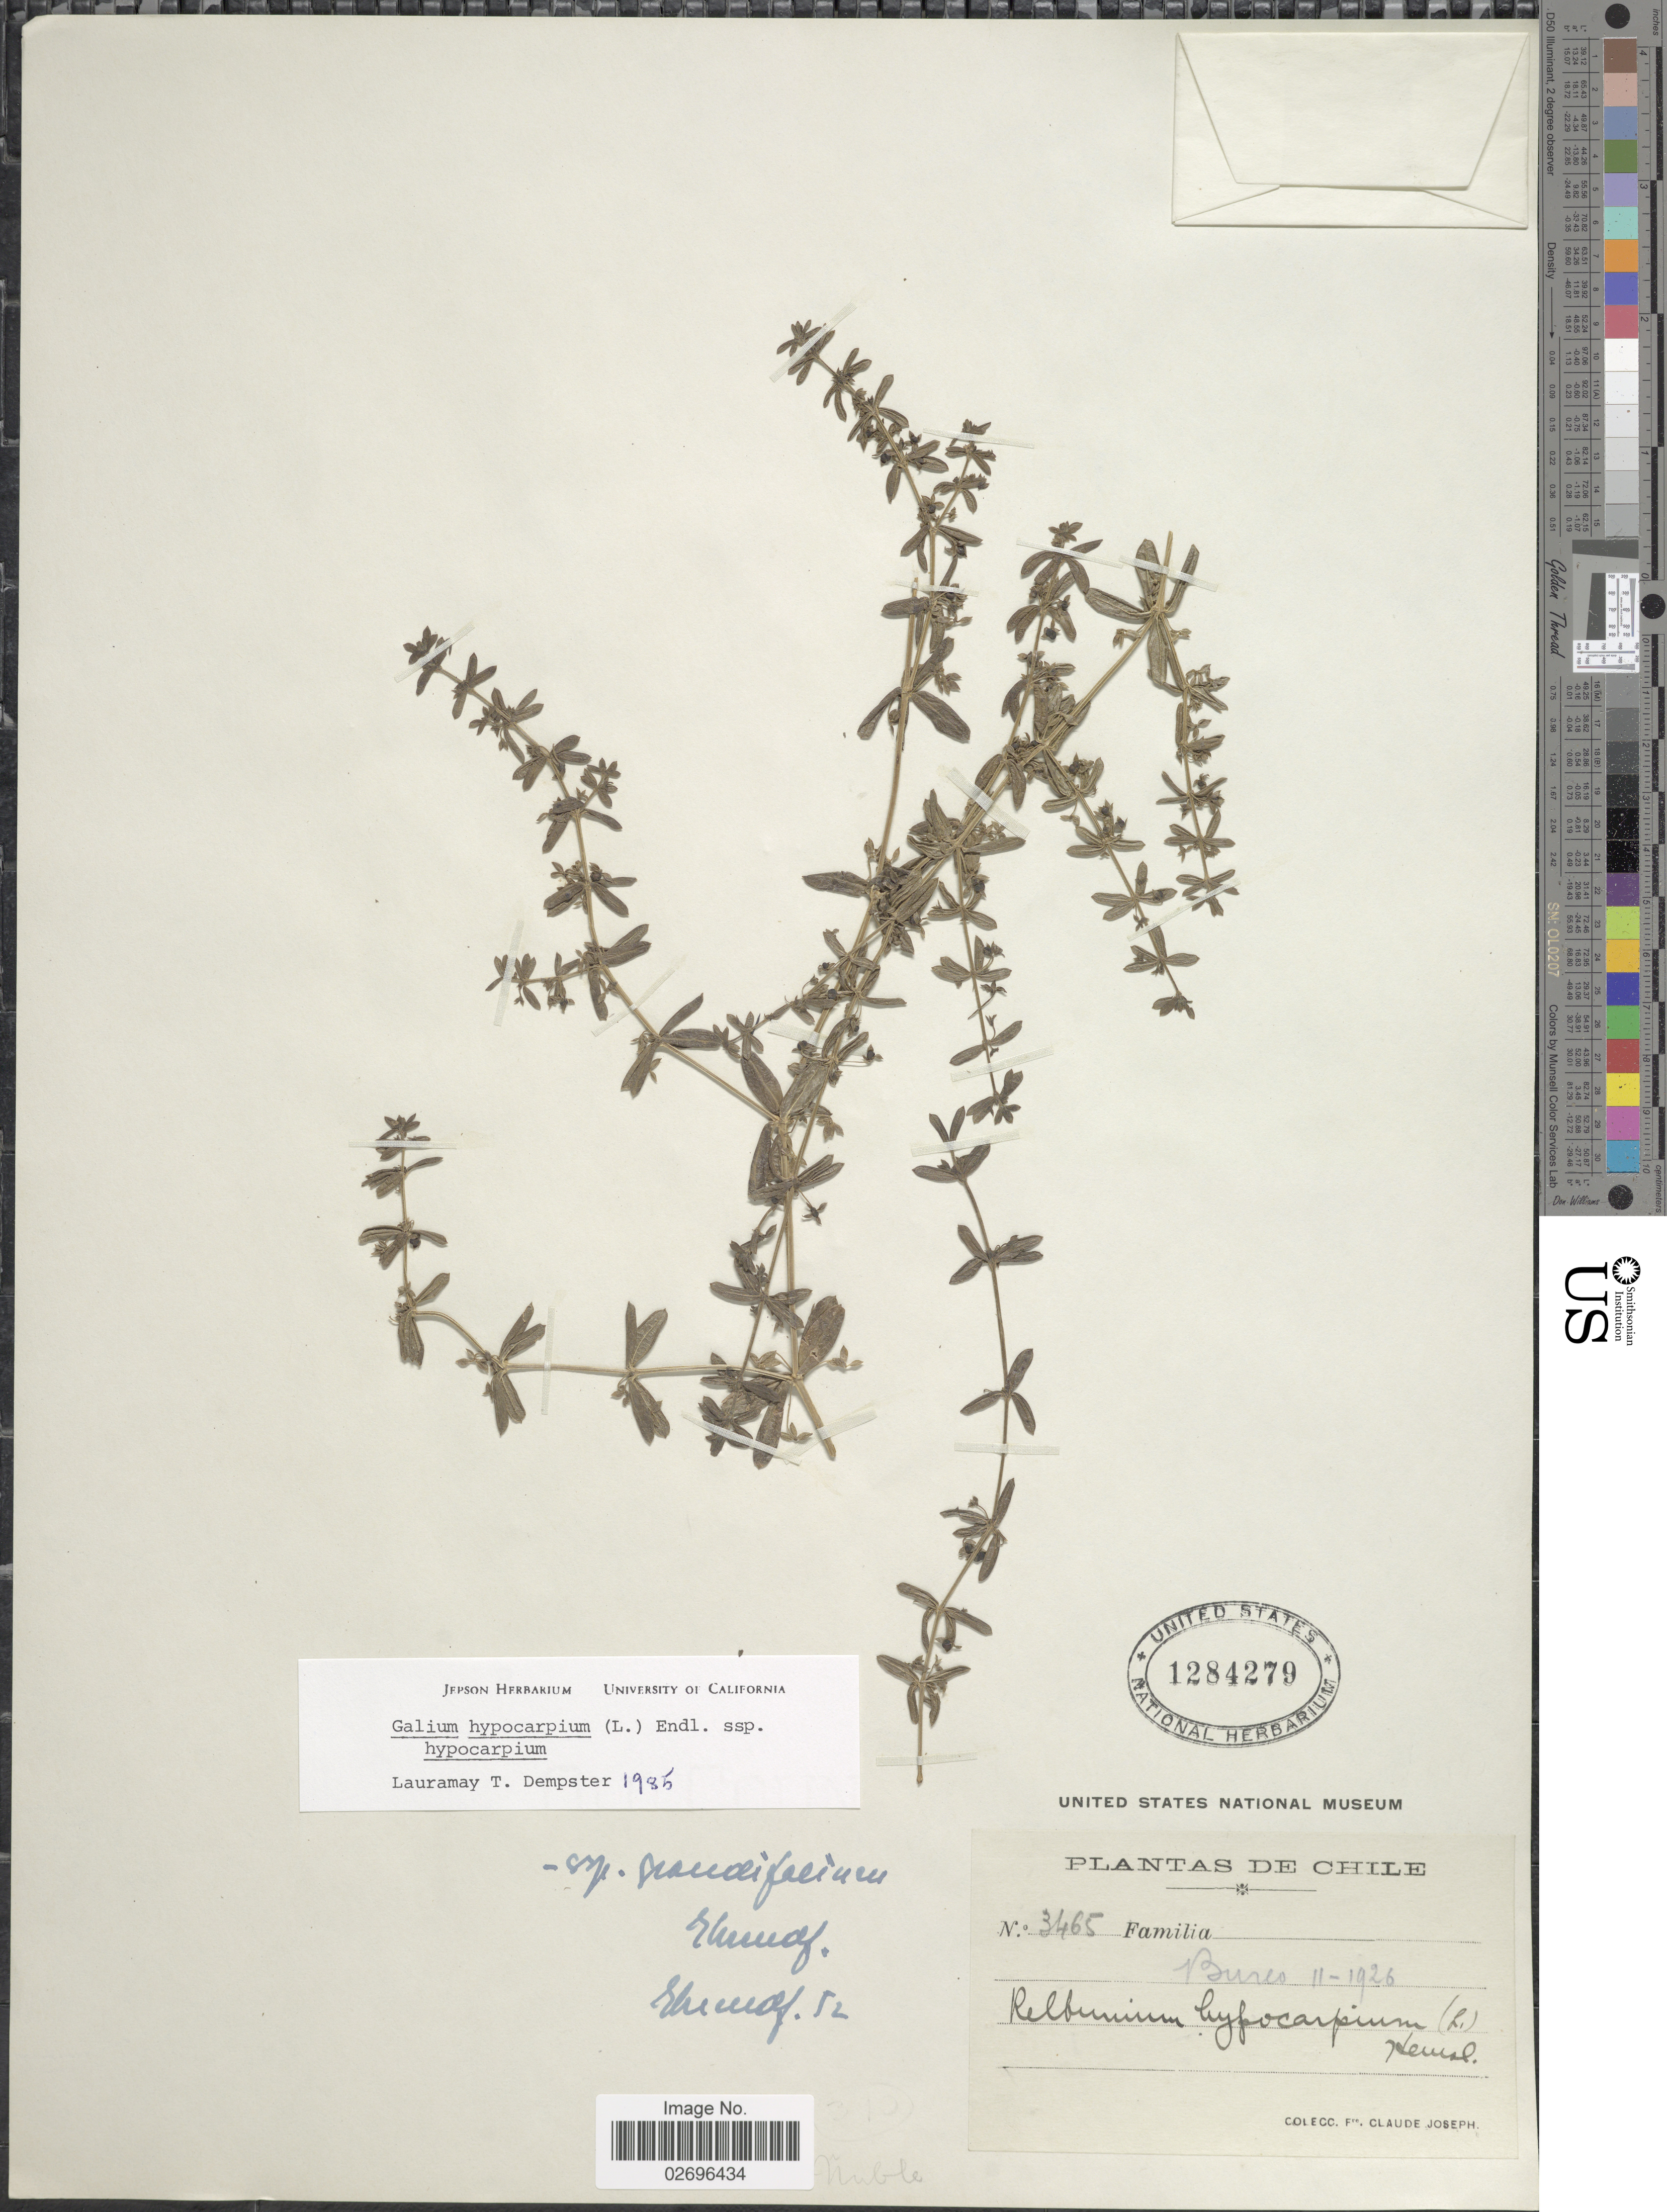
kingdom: Plantae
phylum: Tracheophyta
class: Magnoliopsida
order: Gentianales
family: Rubiaceae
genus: Galium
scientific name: Galium hypocarpium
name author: (L.) Endl. ex Griseb.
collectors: Bro. Claude-Joseph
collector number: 3465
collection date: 1926-11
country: Chile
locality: Bures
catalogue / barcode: US 1284279